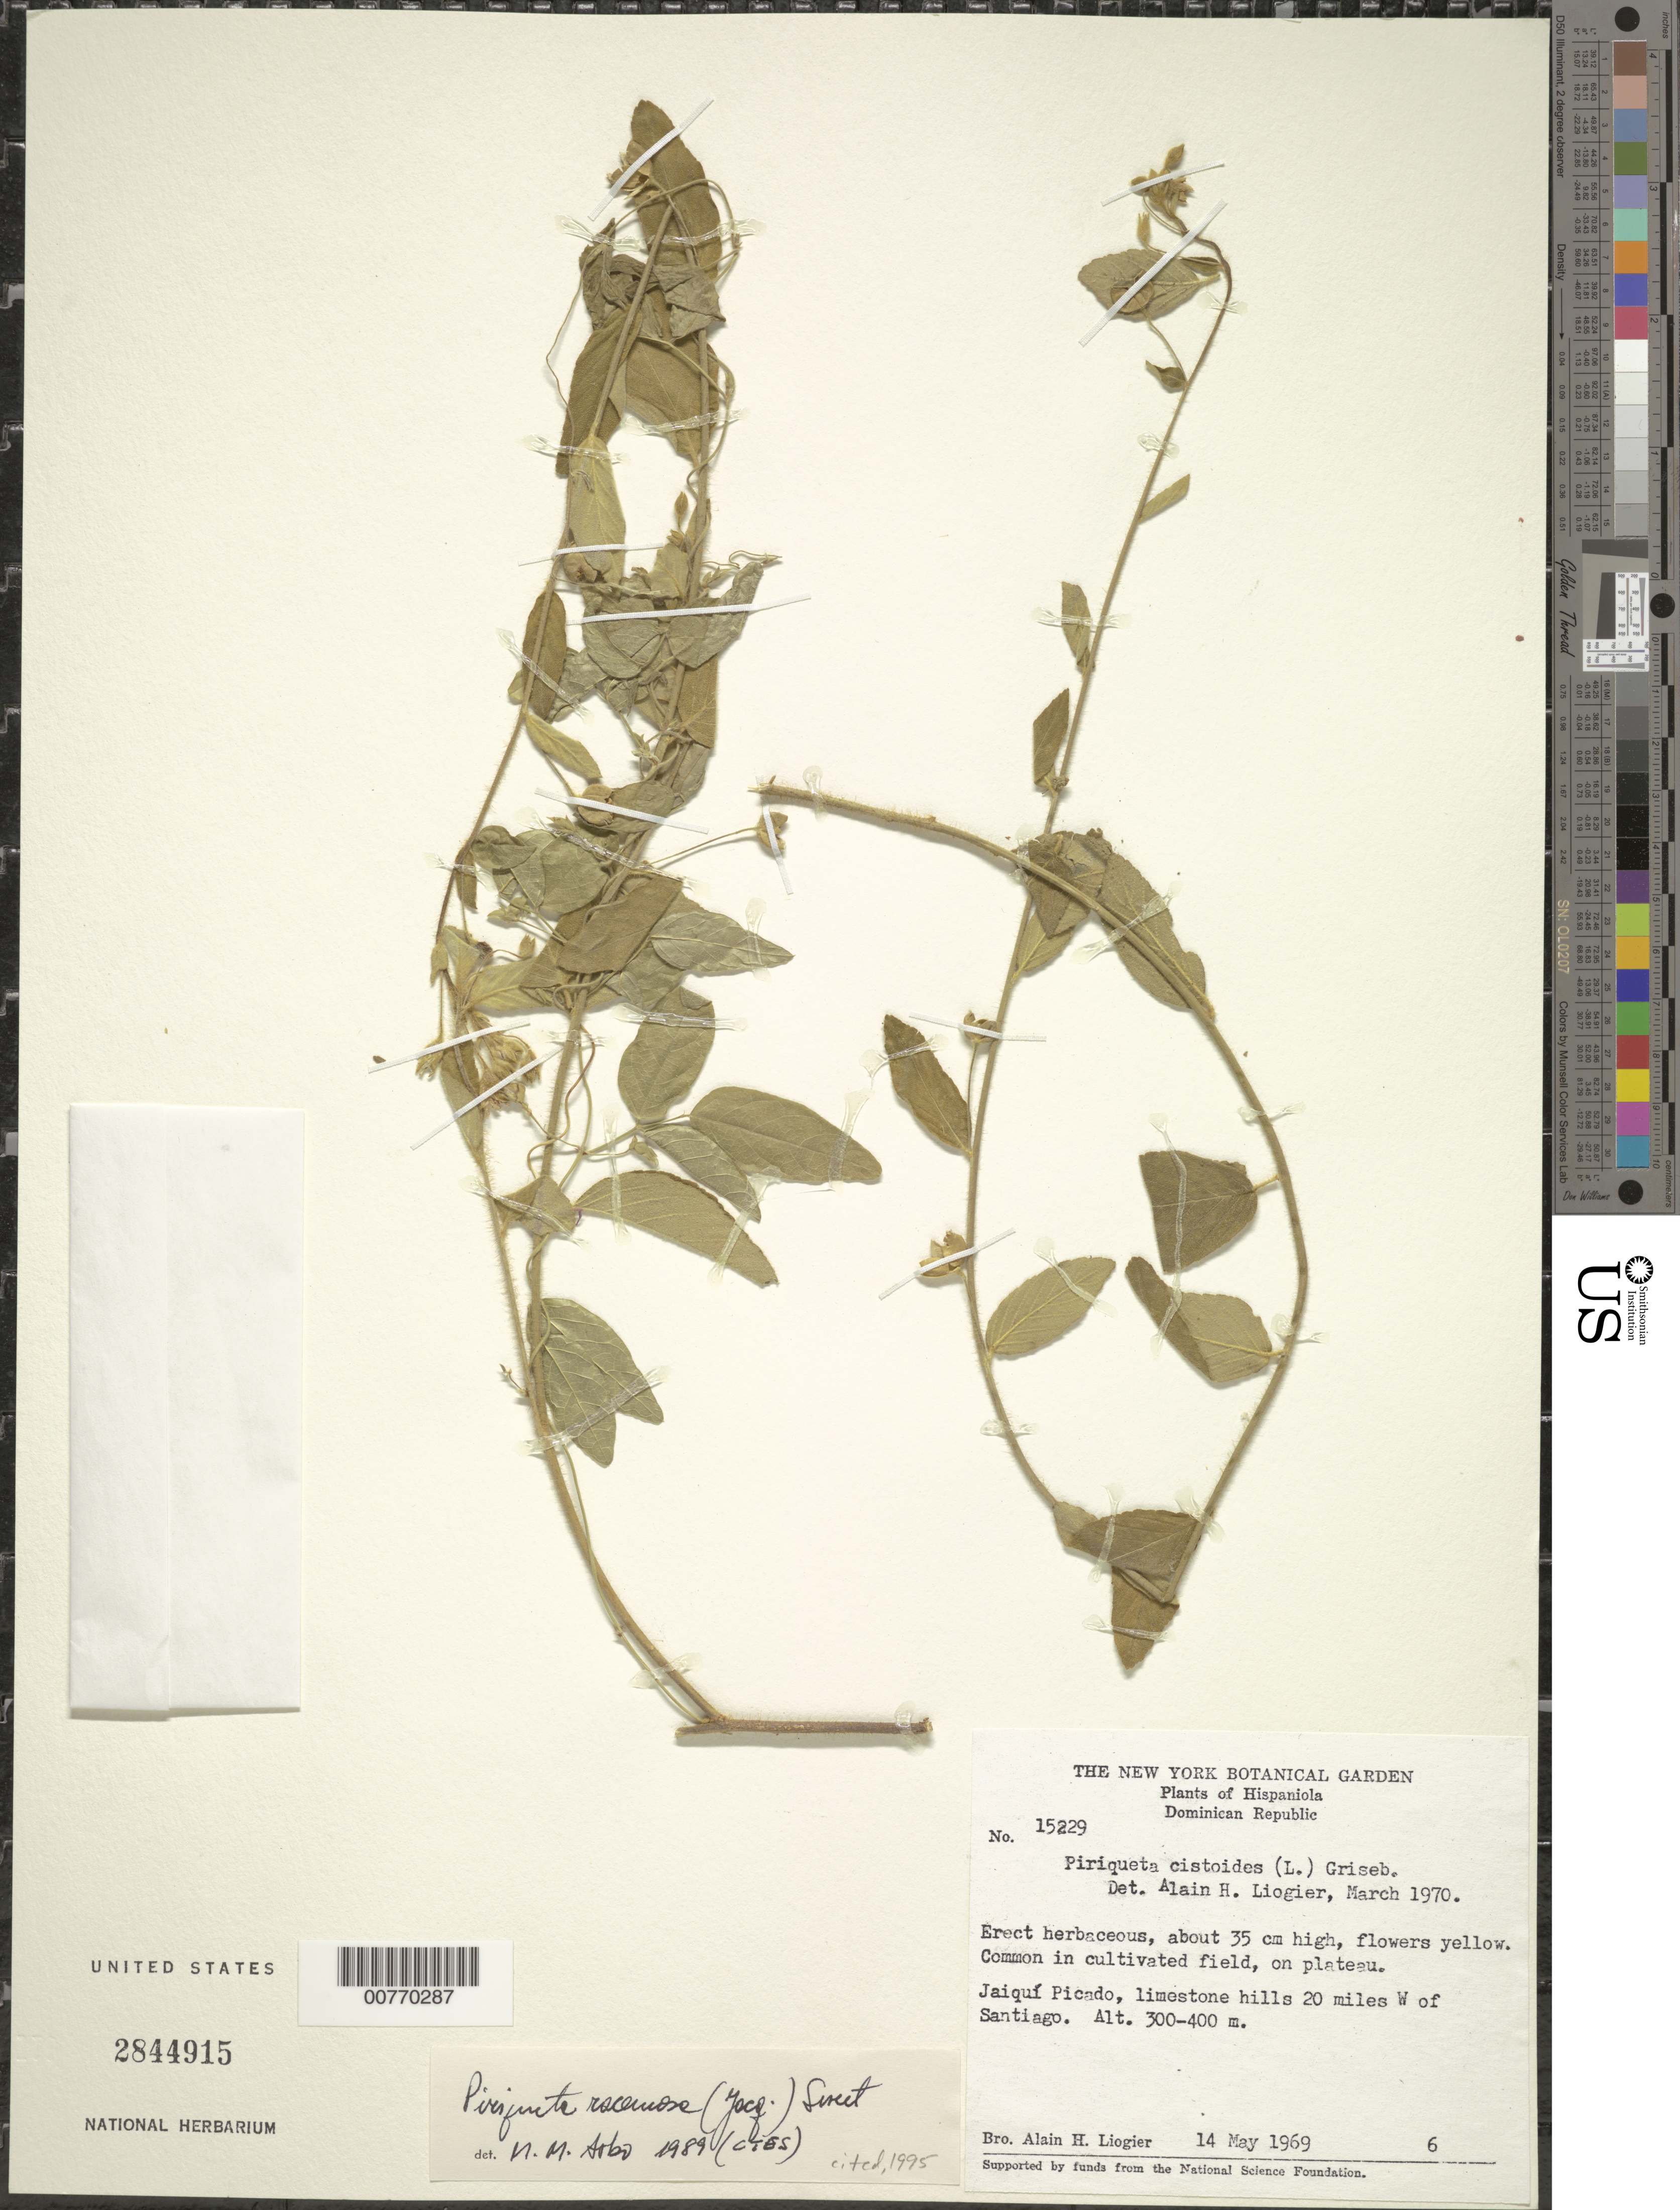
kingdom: Plantae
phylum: Tracheophyta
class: Magnoliopsida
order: Malpighiales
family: Turneraceae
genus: Piriqueta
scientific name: Piriqueta racemosa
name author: (Jacq.) Sweet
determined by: Arbo, M. M.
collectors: A. H. Liogier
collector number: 15229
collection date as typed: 14 May 1969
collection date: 1969-05-14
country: Dominican Republic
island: Hispaniola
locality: Jaiquí Picado, 20 miles west of Santiago.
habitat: Limestone hills.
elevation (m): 300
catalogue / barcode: US 2844915